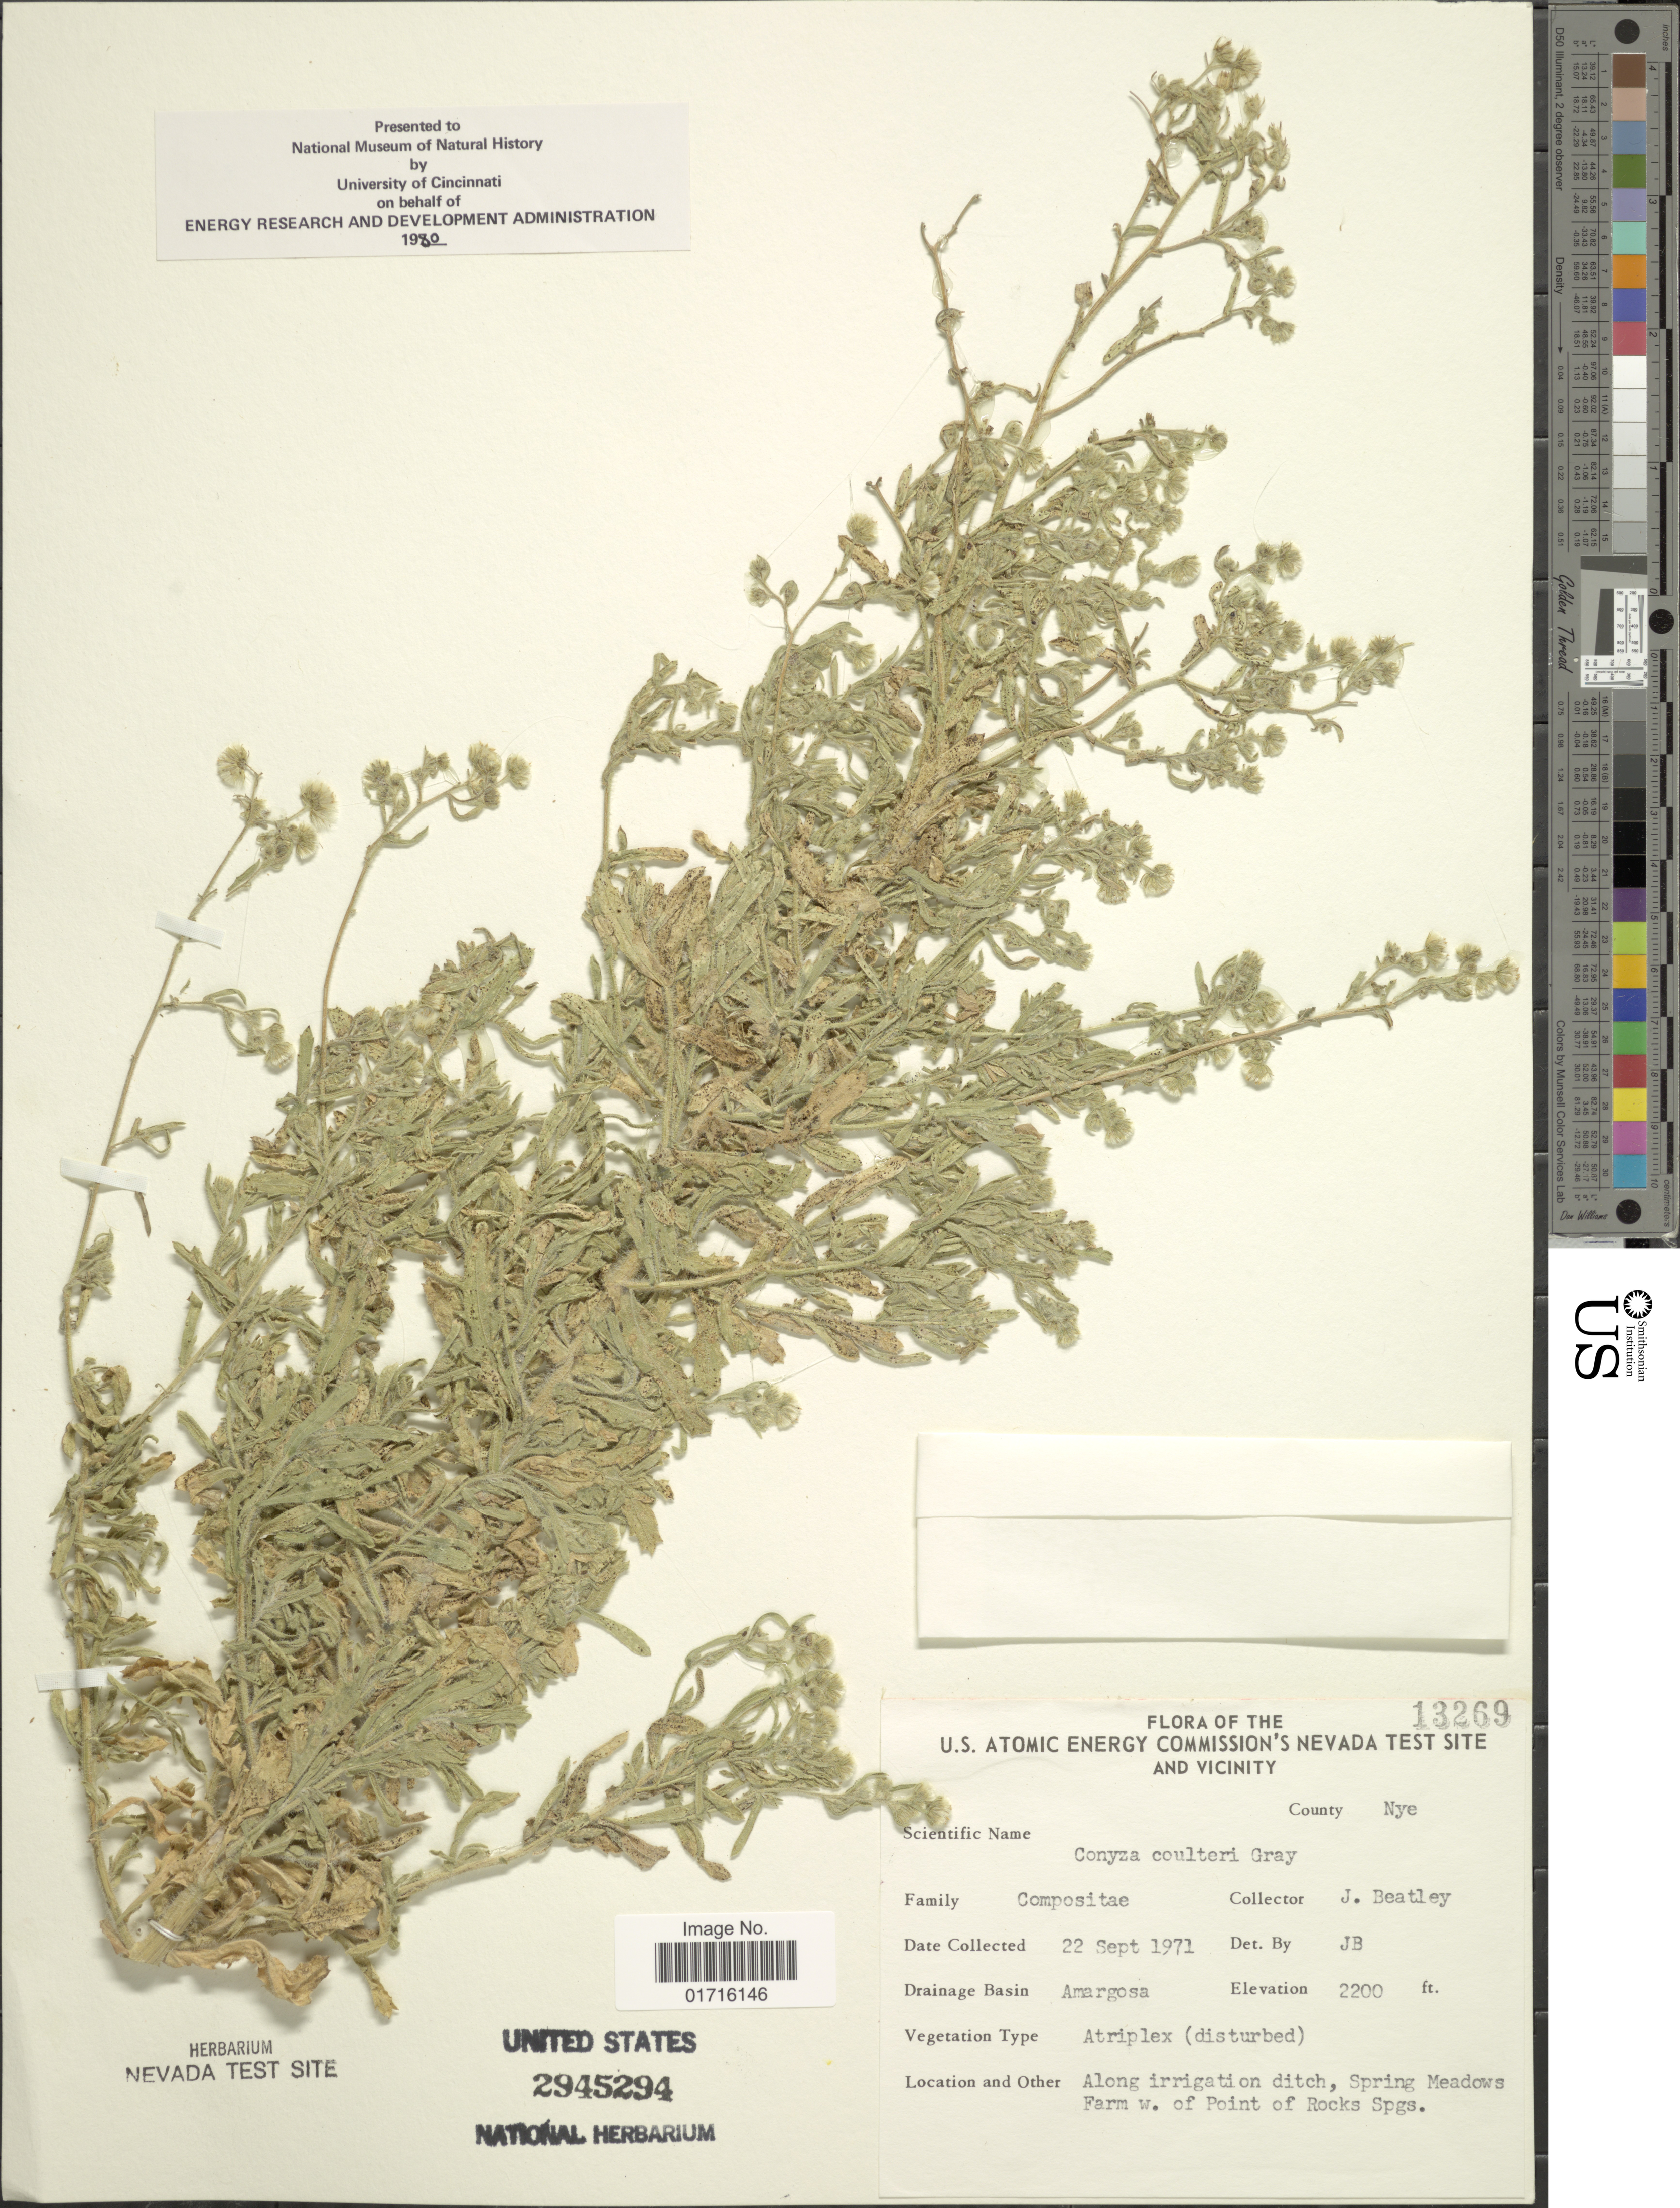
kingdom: Plantae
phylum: Tracheophyta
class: Magnoliopsida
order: Asterales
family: Asteraceae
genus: Conyza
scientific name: Conyza coulteri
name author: A. Gray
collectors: J. C. Beatley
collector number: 13269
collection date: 1971-09-22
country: United States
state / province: Nevada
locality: U.S. Atomic Energy Commission's Nevada Test Site and Vicinity, County Nye, Amargos, Along irrigation ditch, Spring Meadows Farm w. of Point of Rocks Spgs.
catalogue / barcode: US 2945294